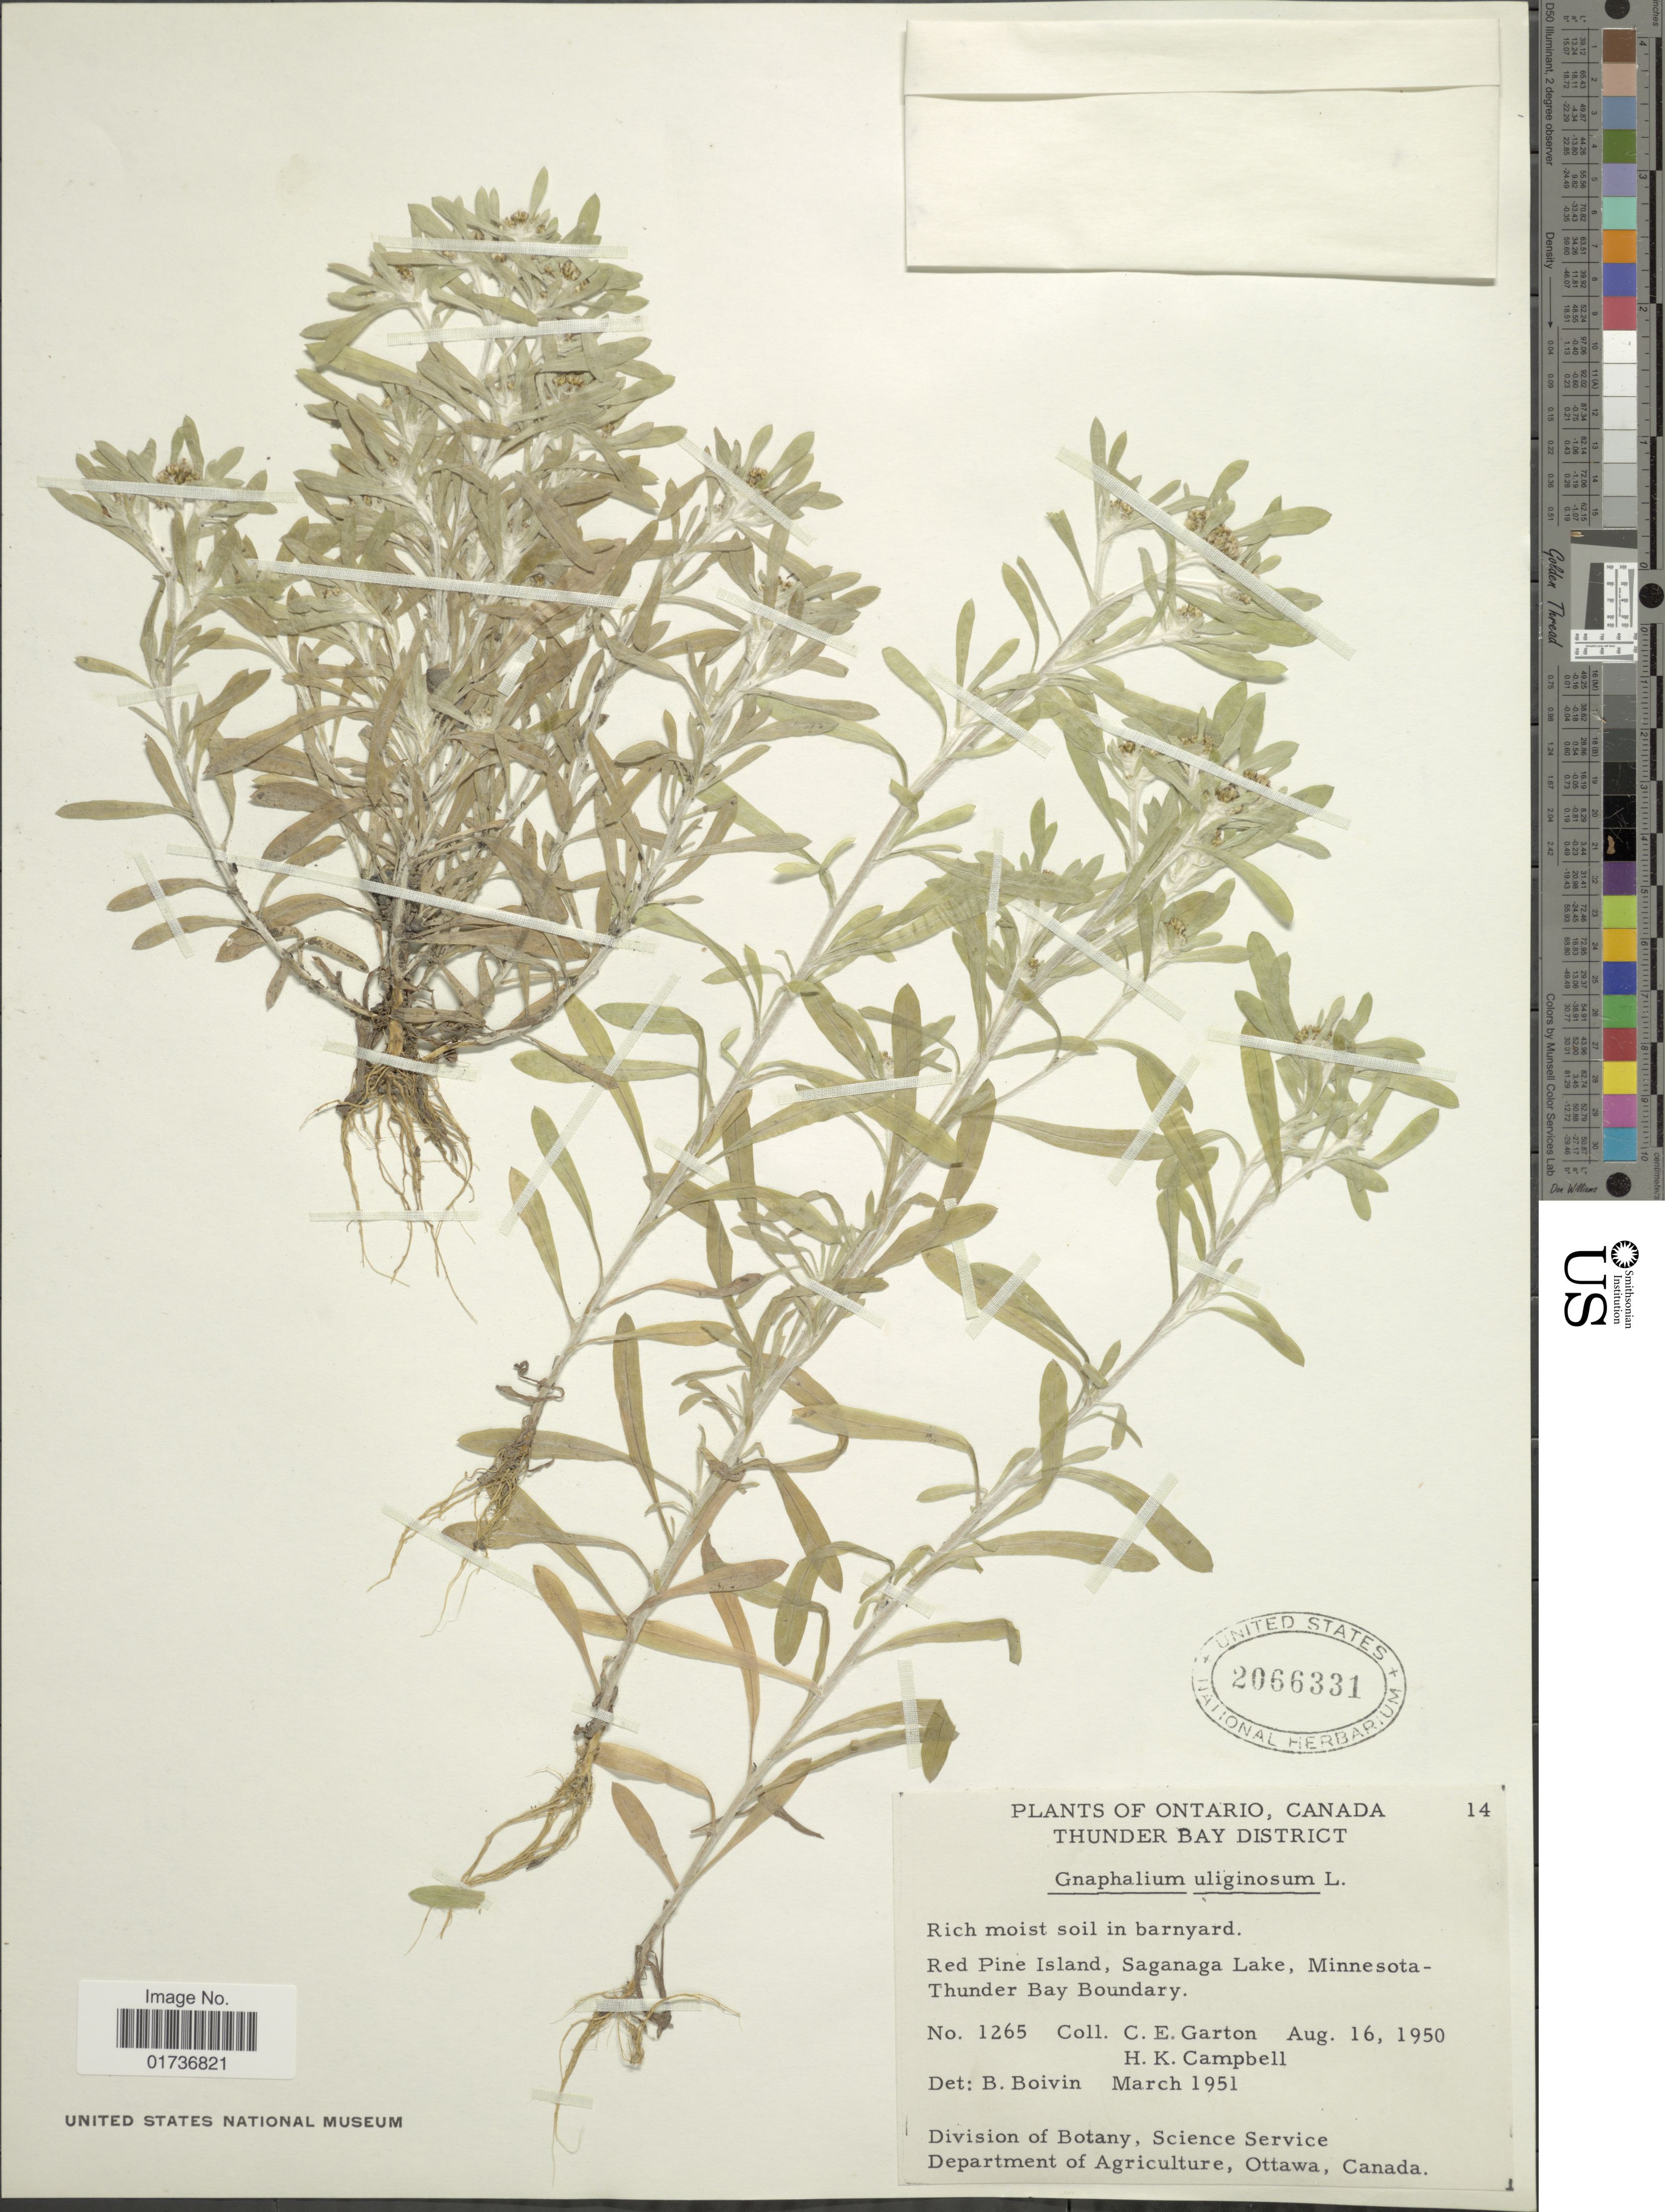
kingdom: Plantae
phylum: Tracheophyta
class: Magnoliopsida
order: Asterales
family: Asteraceae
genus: Gnaphalium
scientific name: Gnaphalium uliginosum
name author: L.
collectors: C. E. Garton & H. K. Campbell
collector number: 1265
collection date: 1950-08-16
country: Canada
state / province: Ontario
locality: Thunder Bay District, Red Pine Island, Saganaga Lake, Minnesota-Thunder Bay Boundary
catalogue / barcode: US 2066331